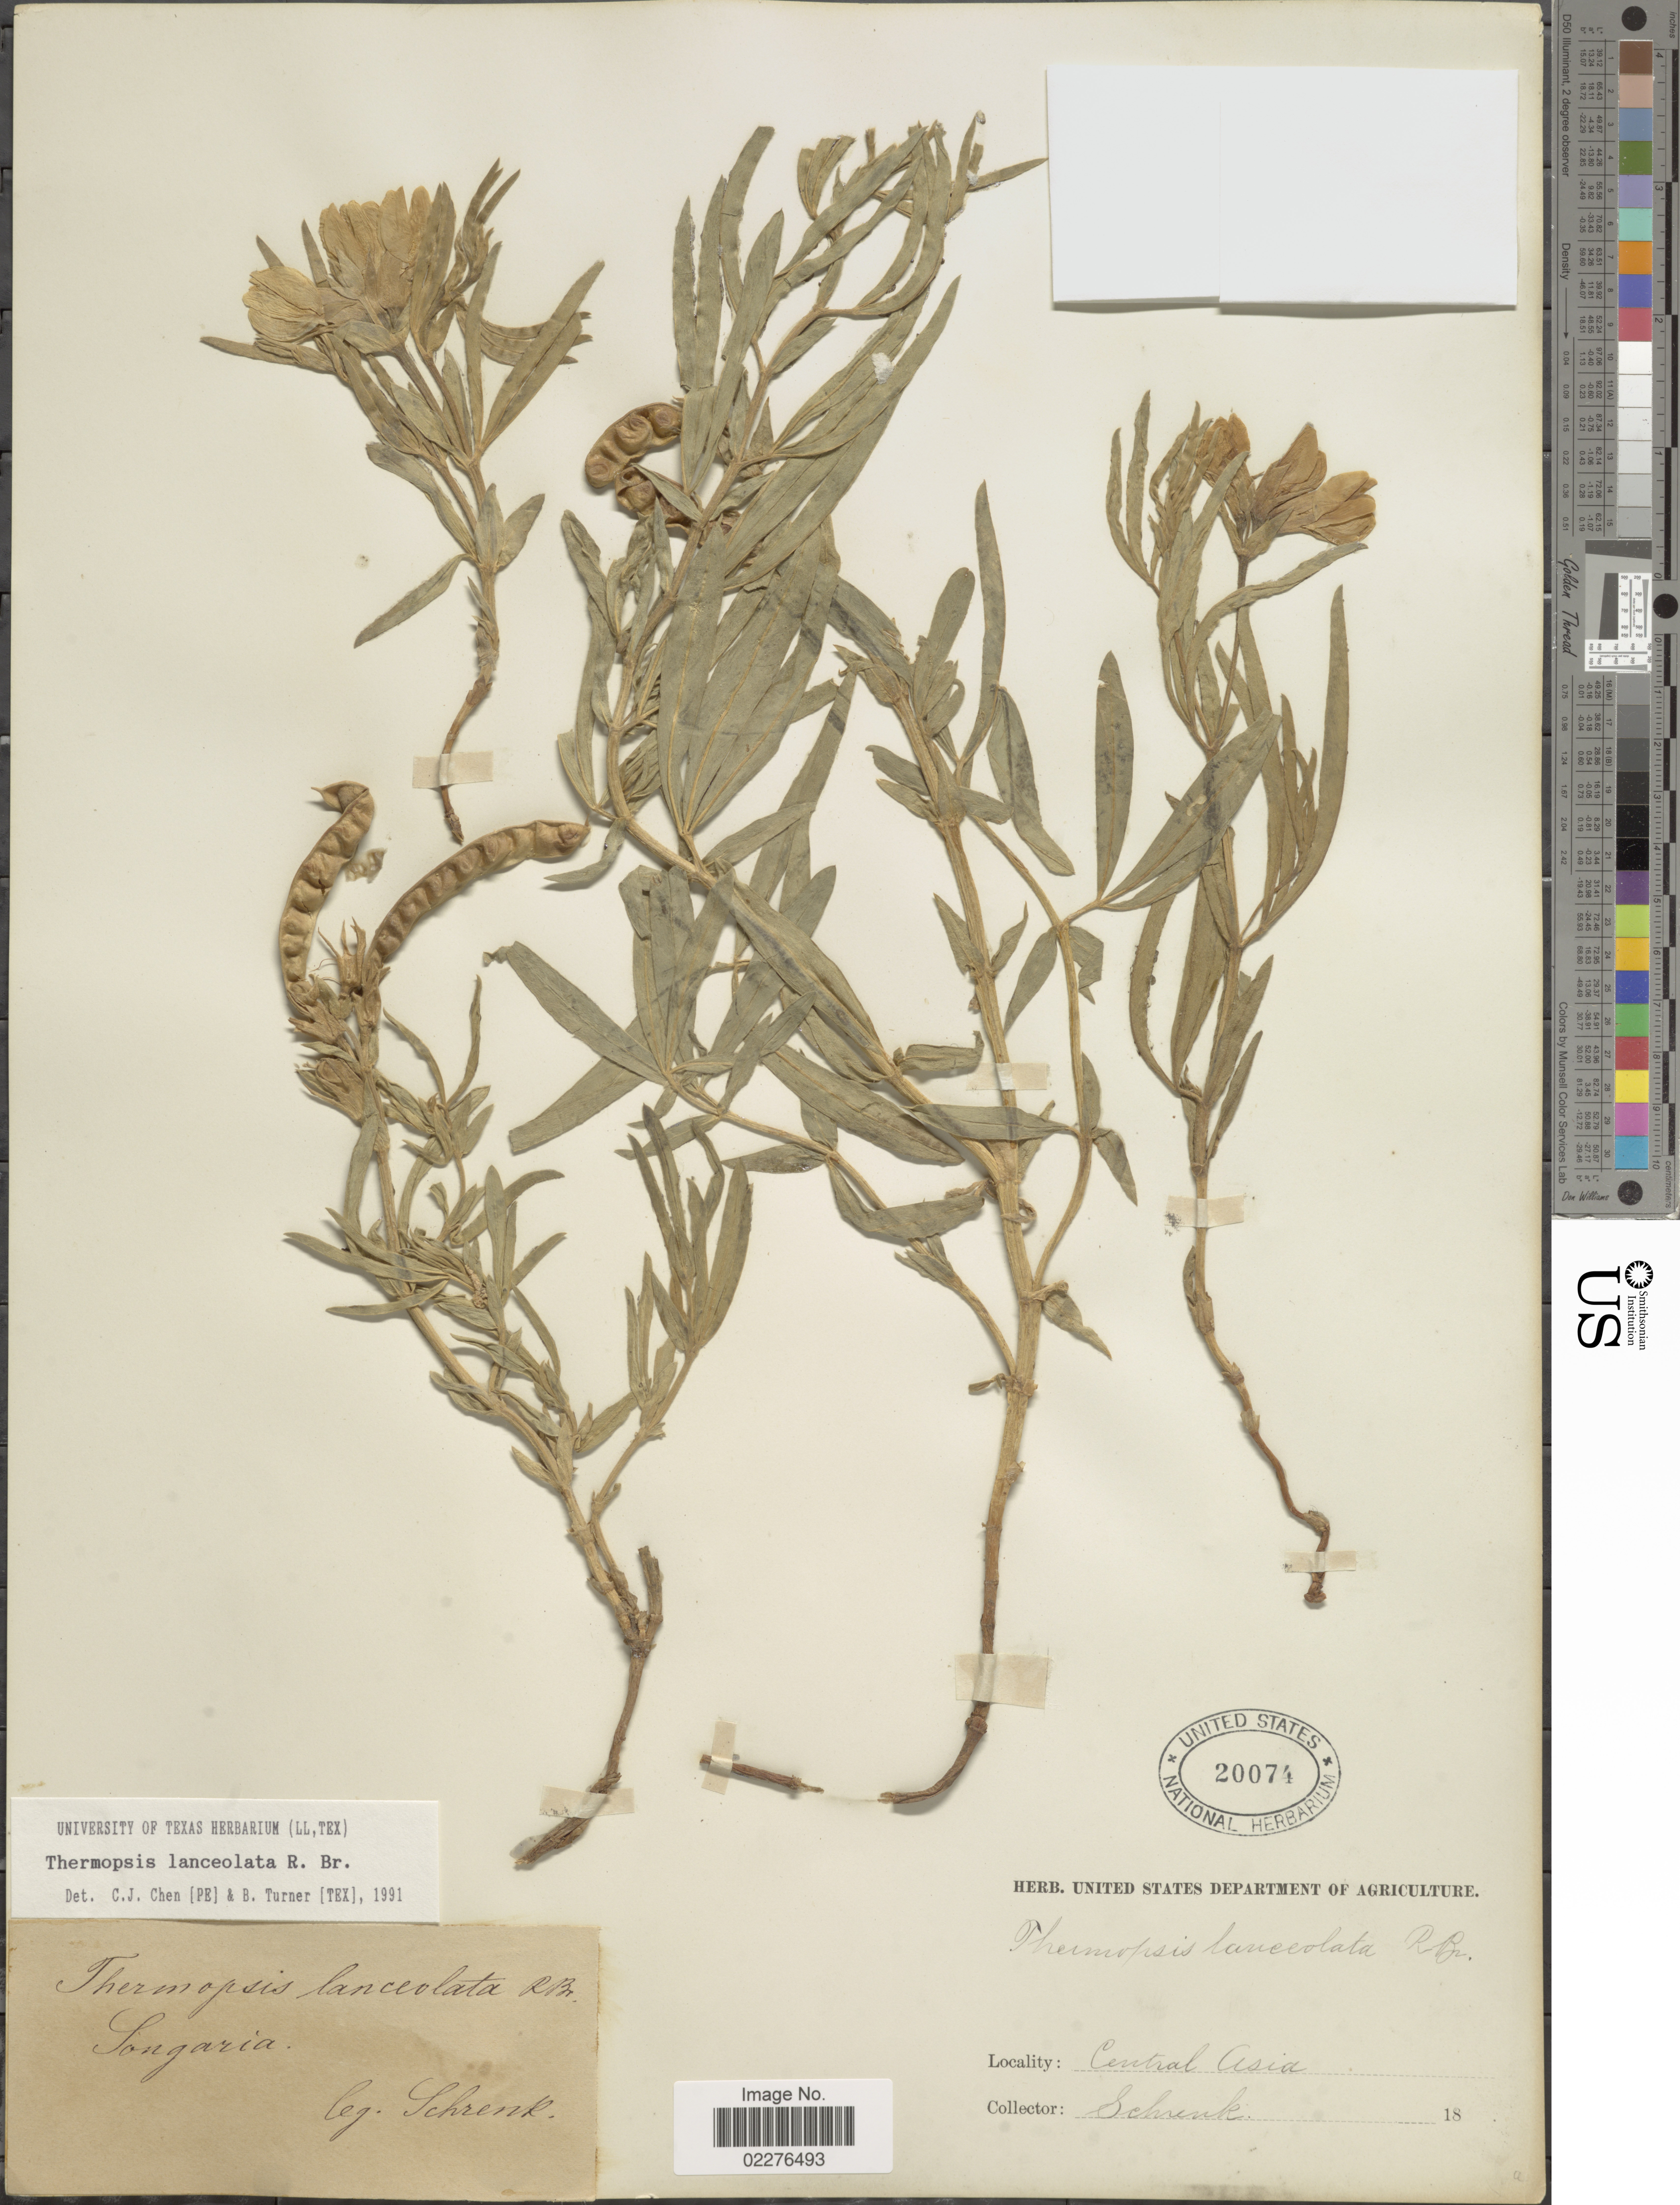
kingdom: Plantae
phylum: Tracheophyta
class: Magnoliopsida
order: Fabales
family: Fabaceae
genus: Thermopsis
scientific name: Thermopsis lanceolata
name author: R. Br.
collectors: A.G. Schrenk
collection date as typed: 18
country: China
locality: Songaria, Central Asia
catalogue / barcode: US 20074